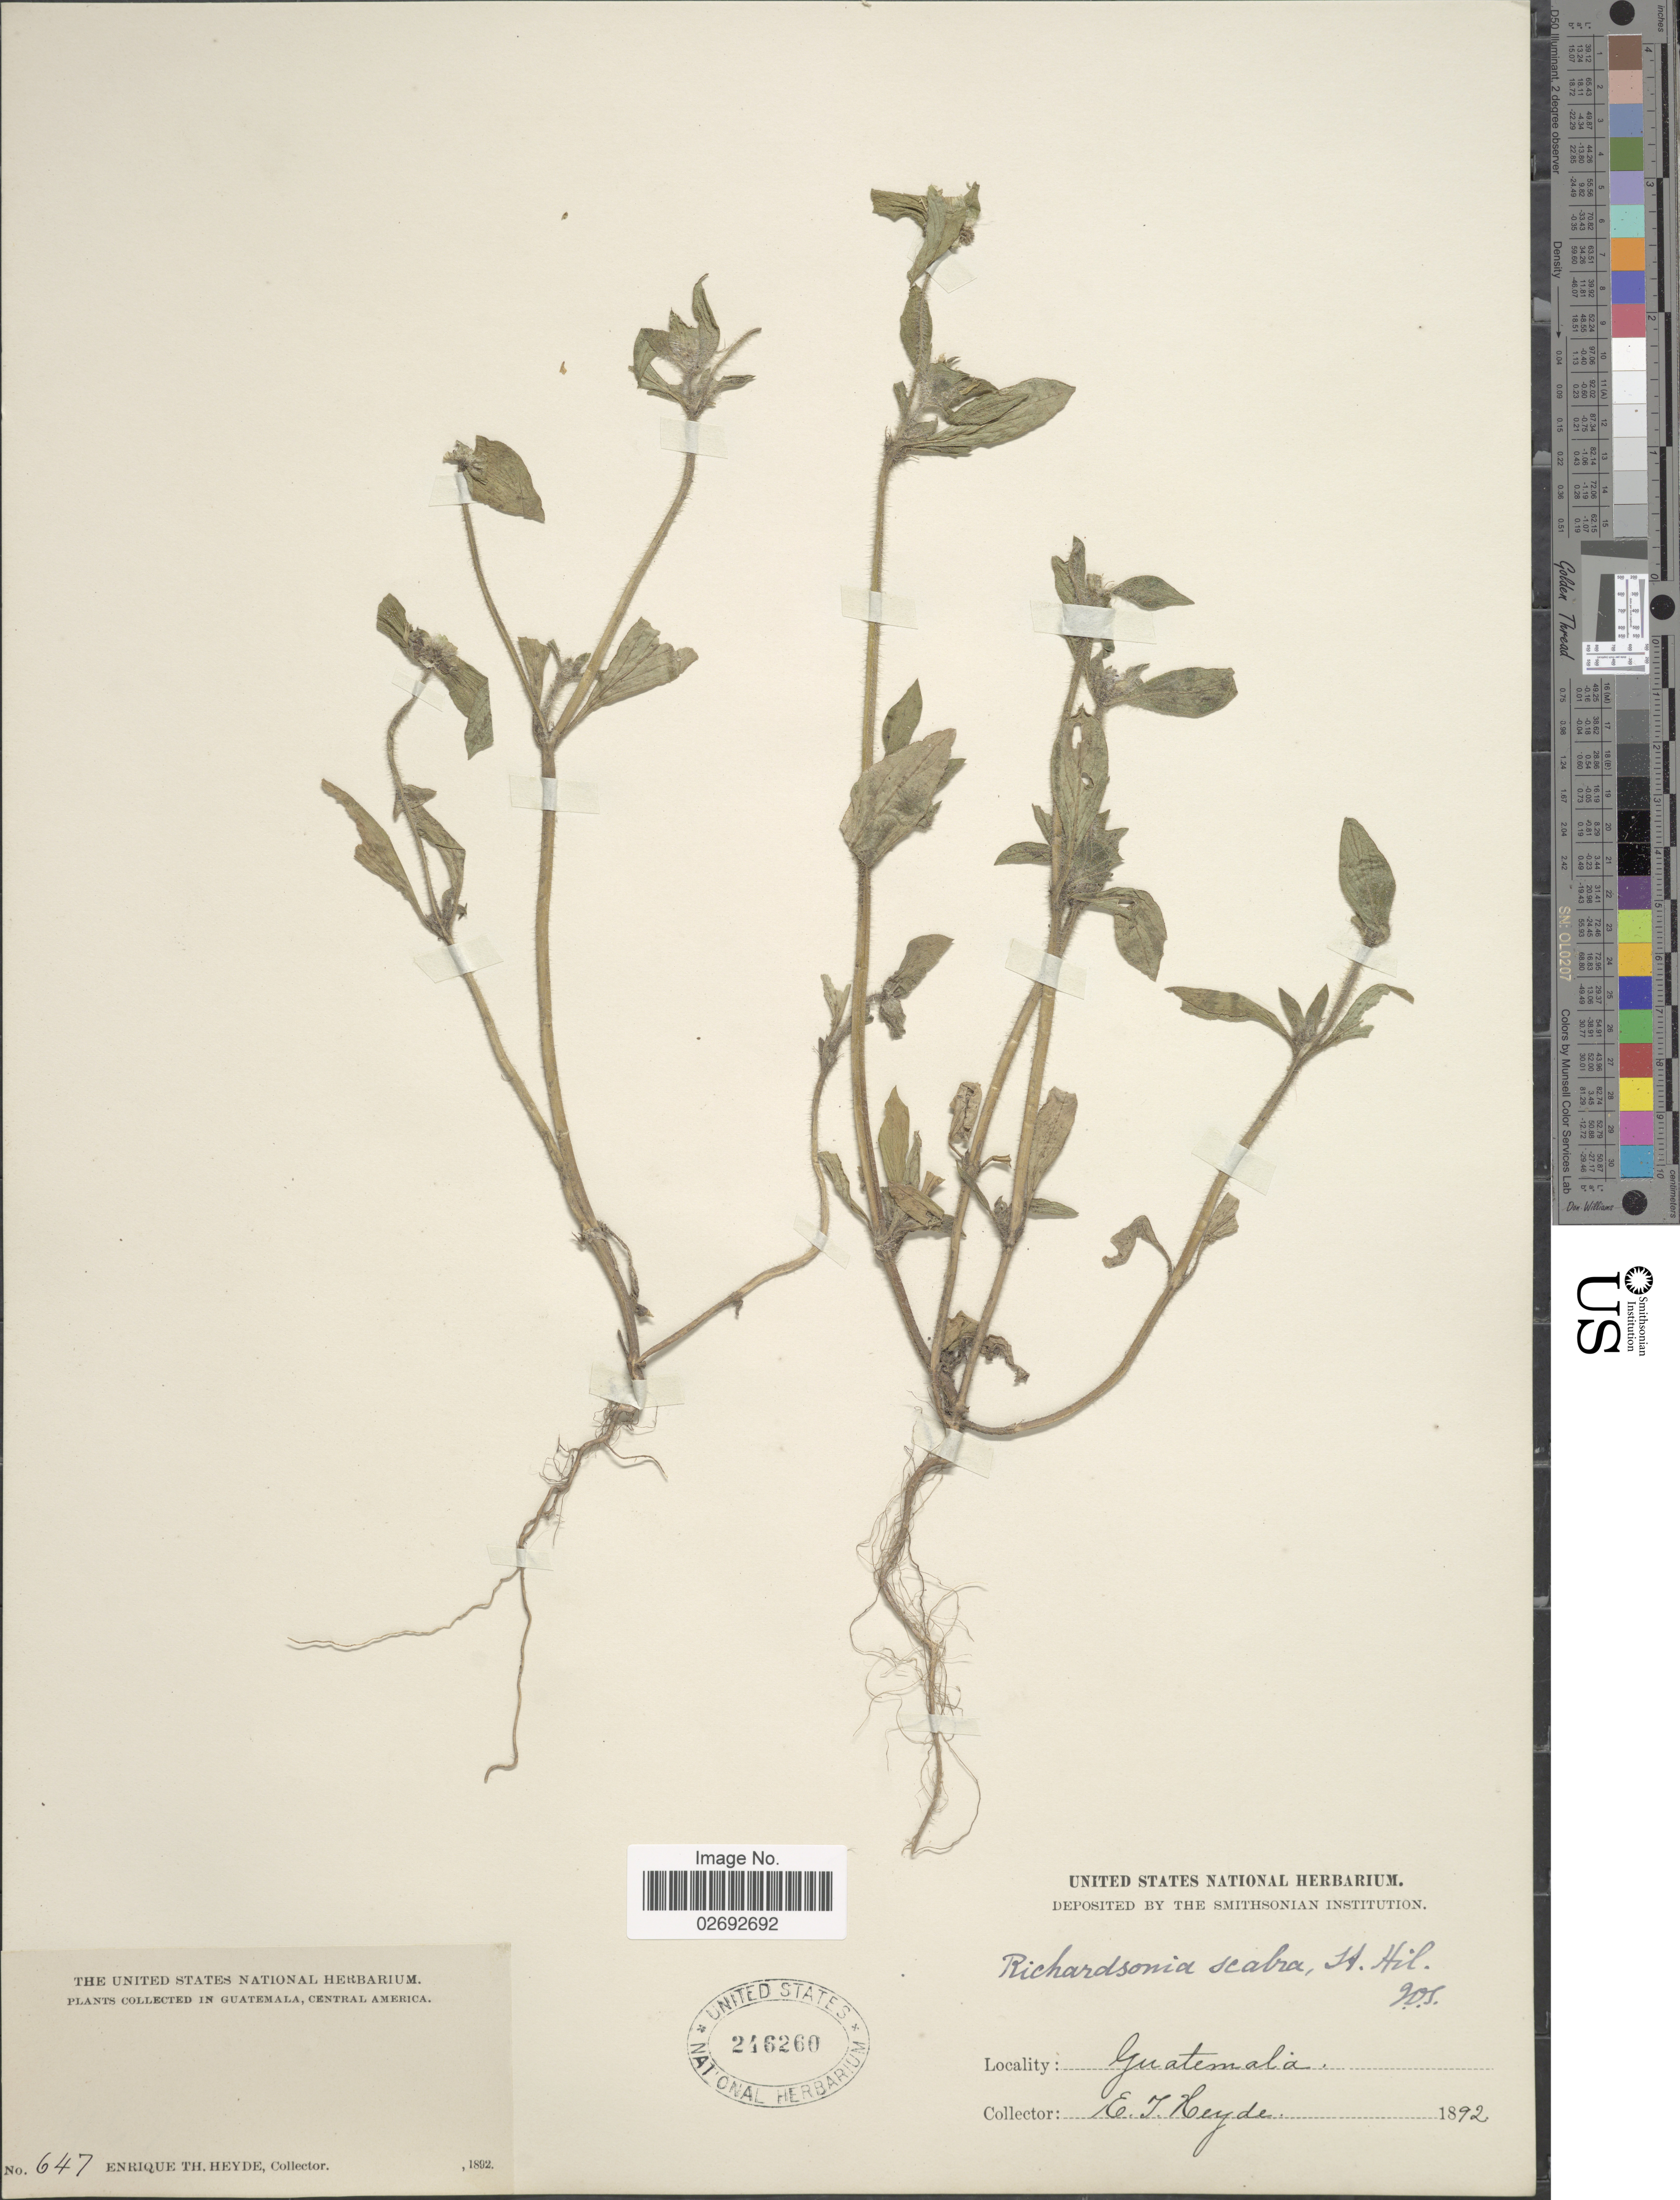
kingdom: Plantae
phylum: Tracheophyta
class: Magnoliopsida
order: Gentianales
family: Rubiaceae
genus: Richardia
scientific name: Richardia scabra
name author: L.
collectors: E. T. Heyde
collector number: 647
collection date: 1892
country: Guatemala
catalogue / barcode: US 246260